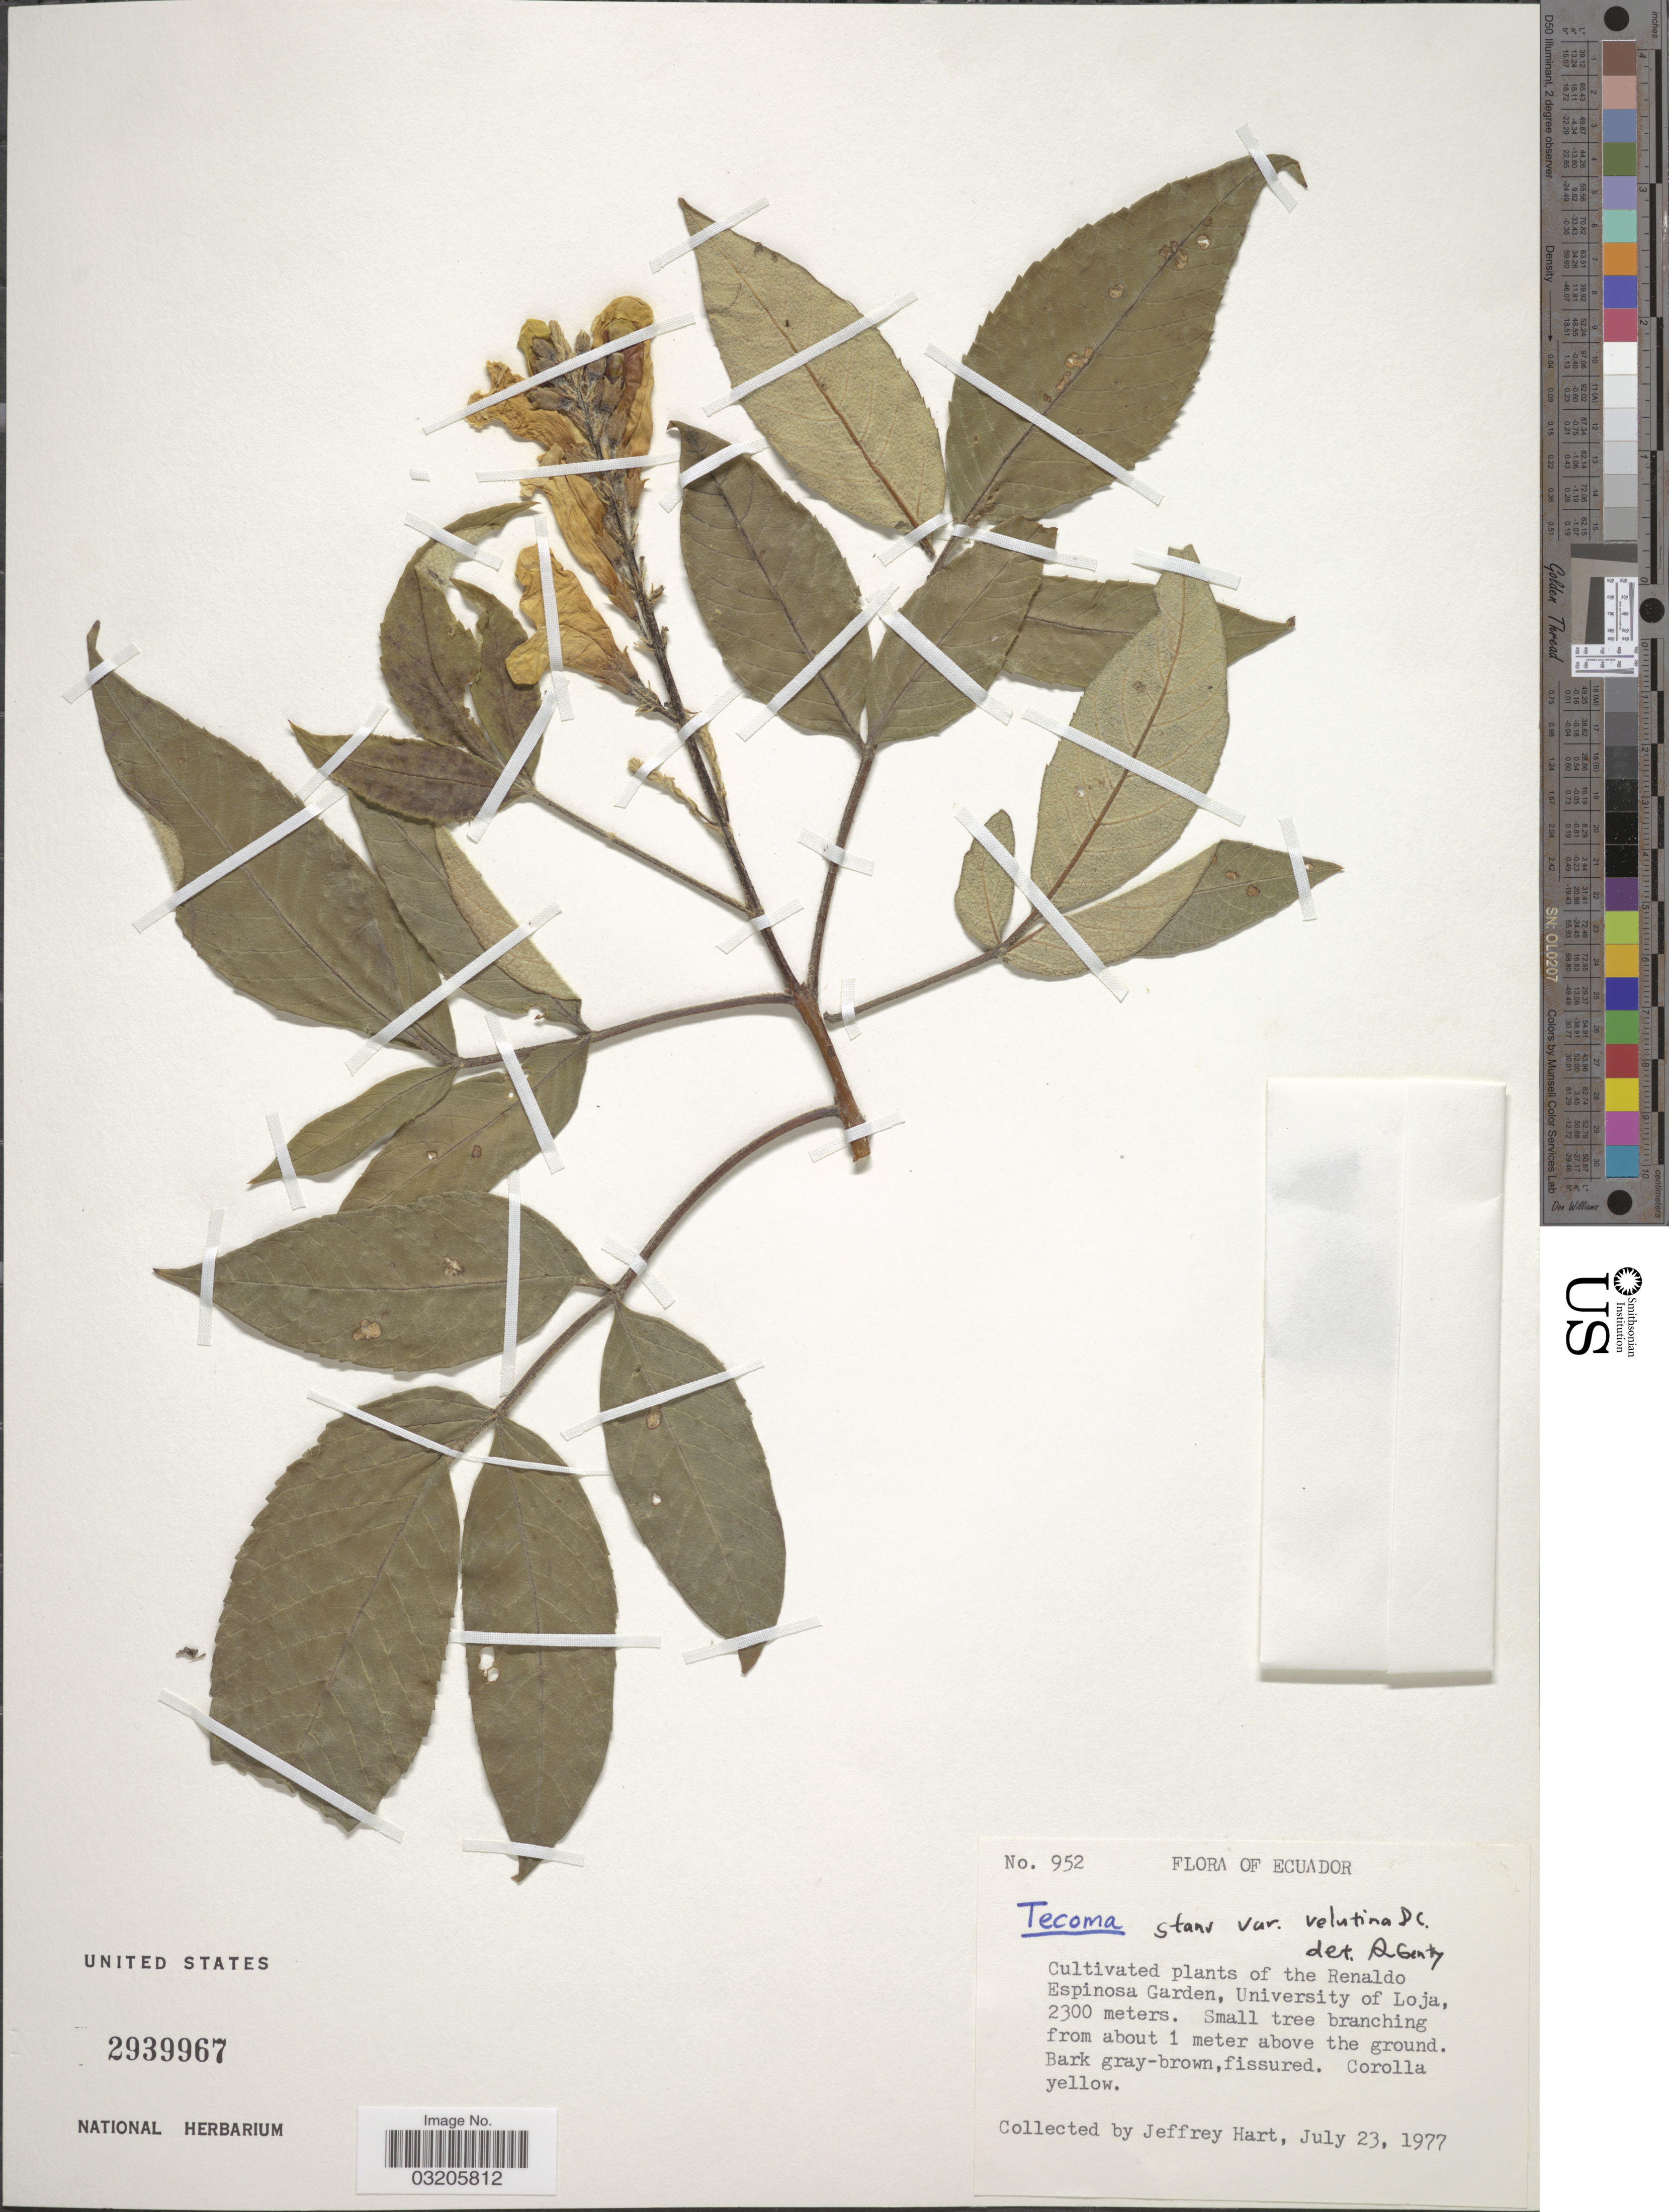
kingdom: Plantae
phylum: Tracheophyta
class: Magnoliopsida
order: Lamiales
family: Bignoniaceae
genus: Tecoma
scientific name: Tecoma stans var. velutina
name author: DC.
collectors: J. Hart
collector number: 952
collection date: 1977-07-23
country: Ecuador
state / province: Loja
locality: Cultivated plants of the Renaldo Espinosa Garden, University of Loja.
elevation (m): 2300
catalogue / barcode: US 2939967